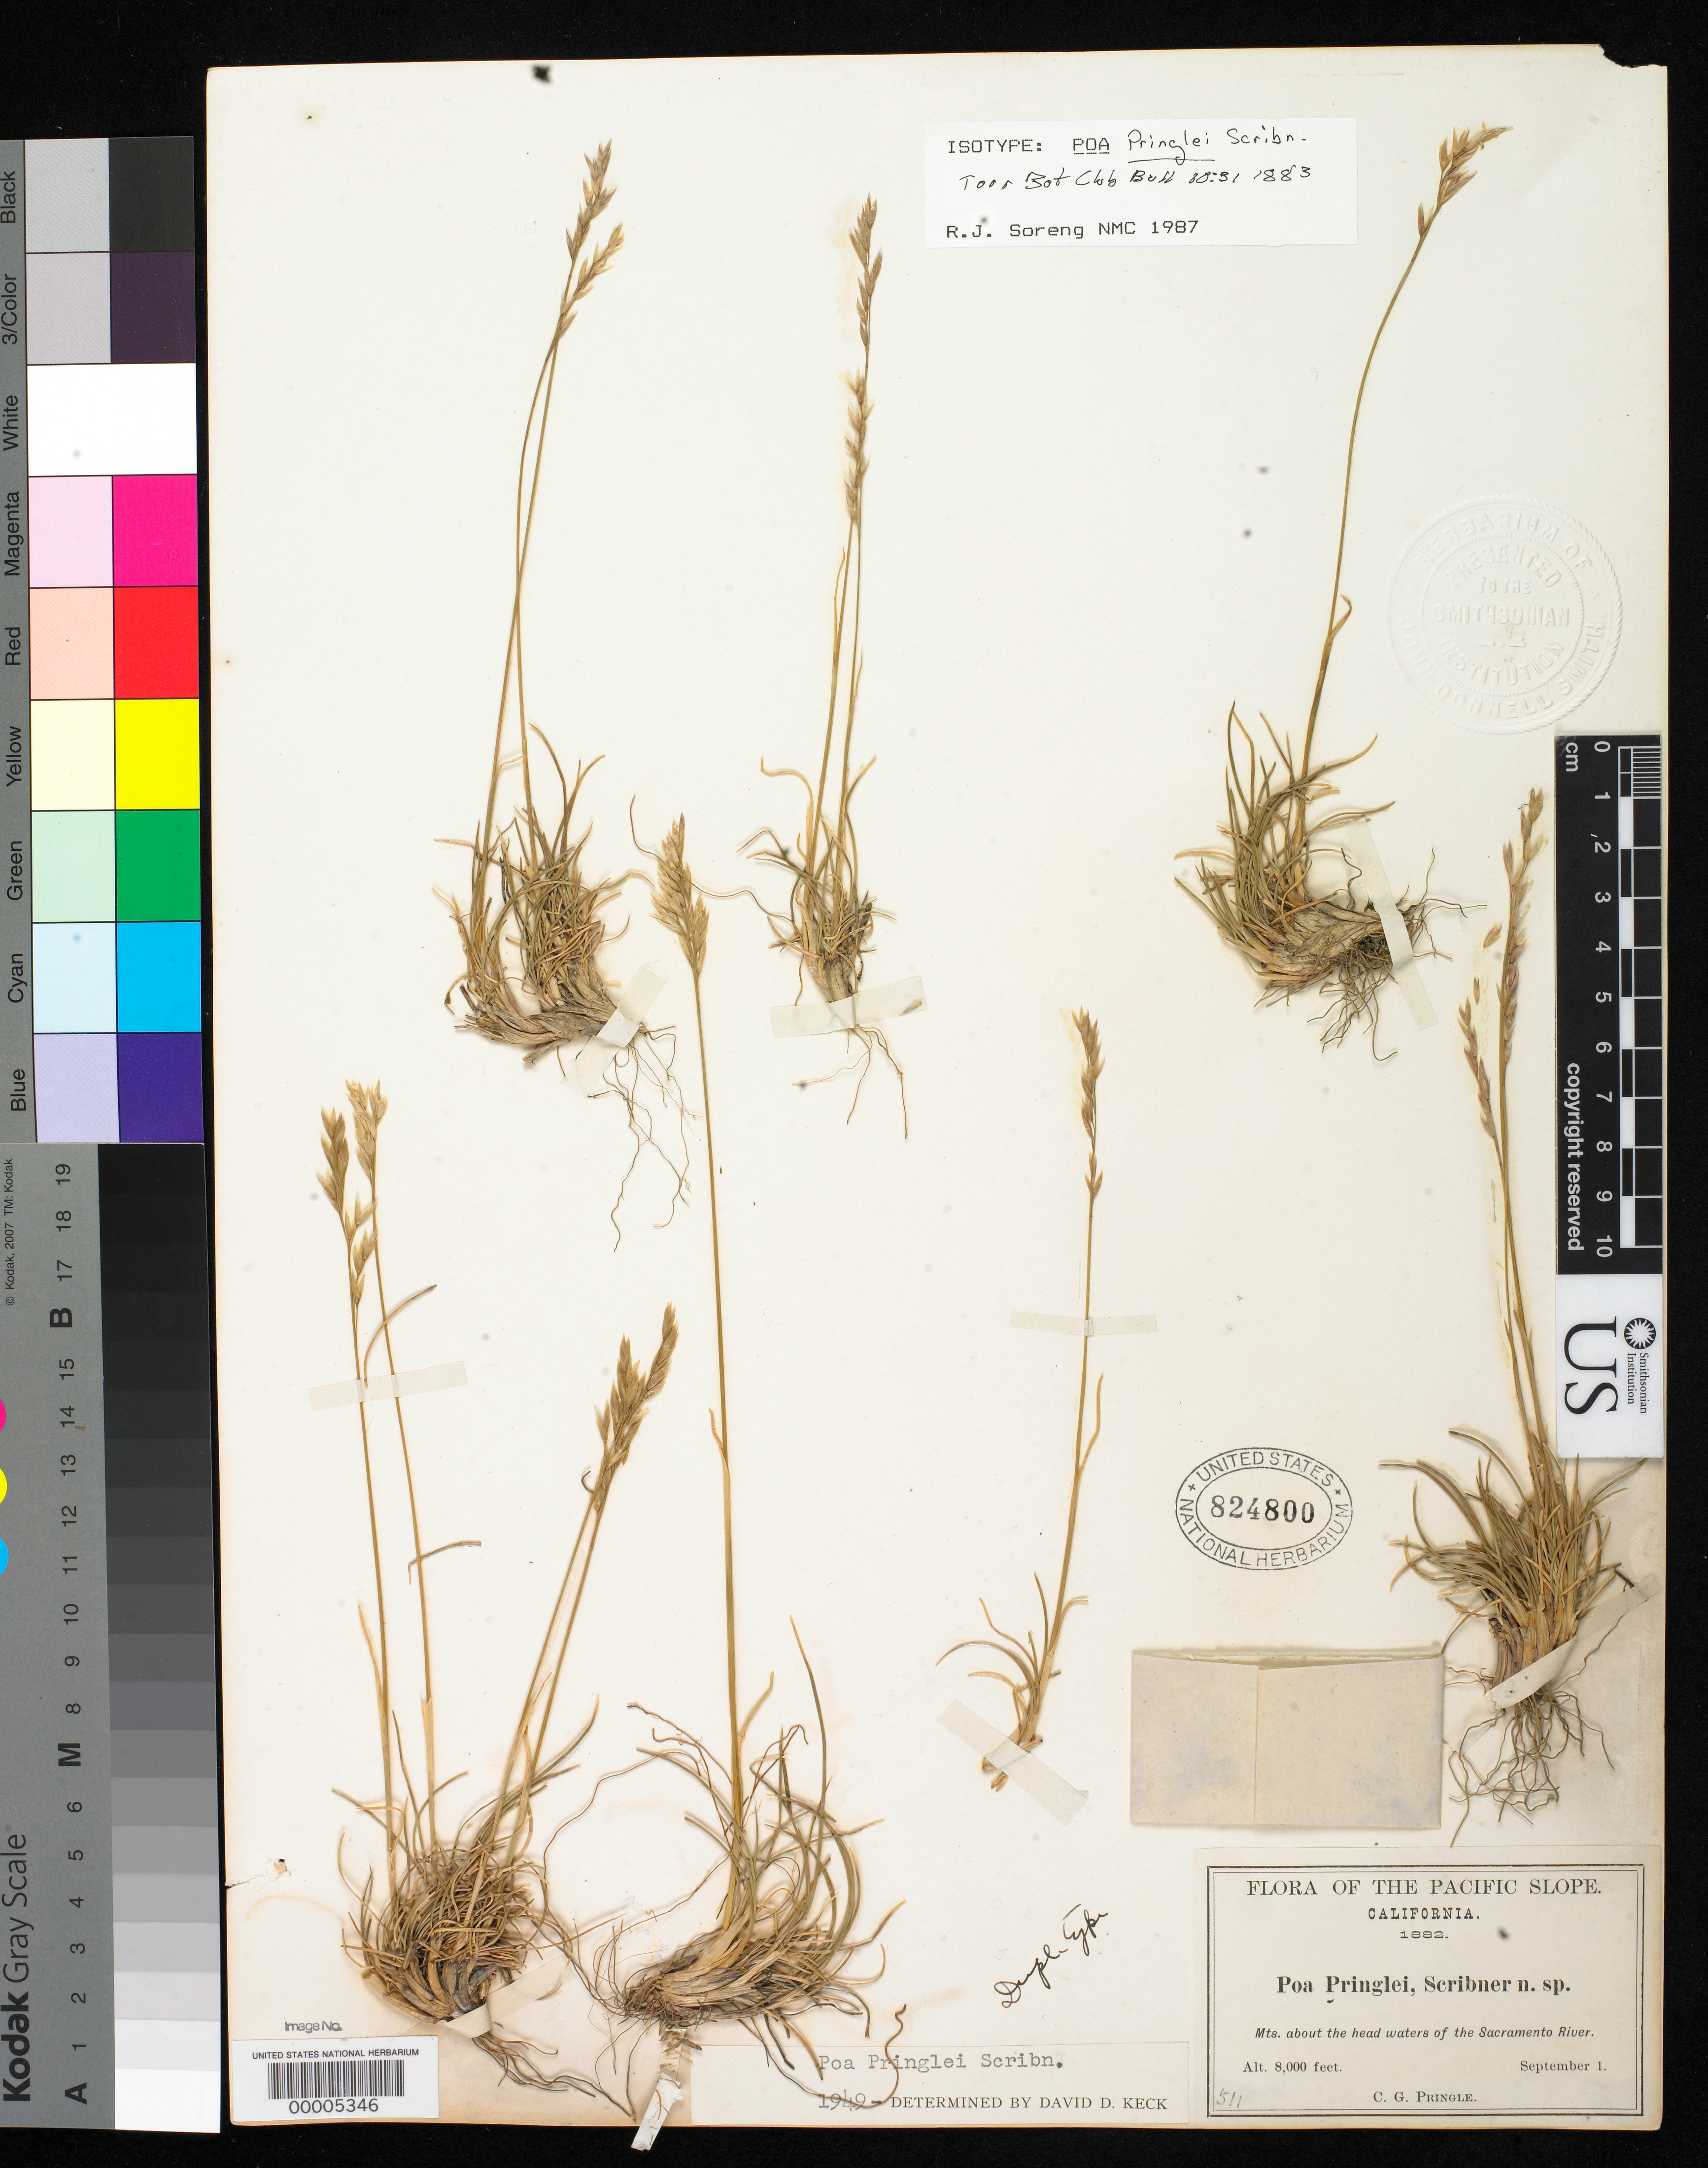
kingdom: Plantae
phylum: Tracheophyta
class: Liliopsida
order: Poales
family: Poaceae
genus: Poa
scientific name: Poa pringlei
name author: Scribn.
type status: Isolectotype; Syntype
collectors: C. G. Pringle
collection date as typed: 01 Sep 1882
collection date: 1882-09-01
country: United States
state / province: California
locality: Sacramento River, near headwaters.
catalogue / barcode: US 824800